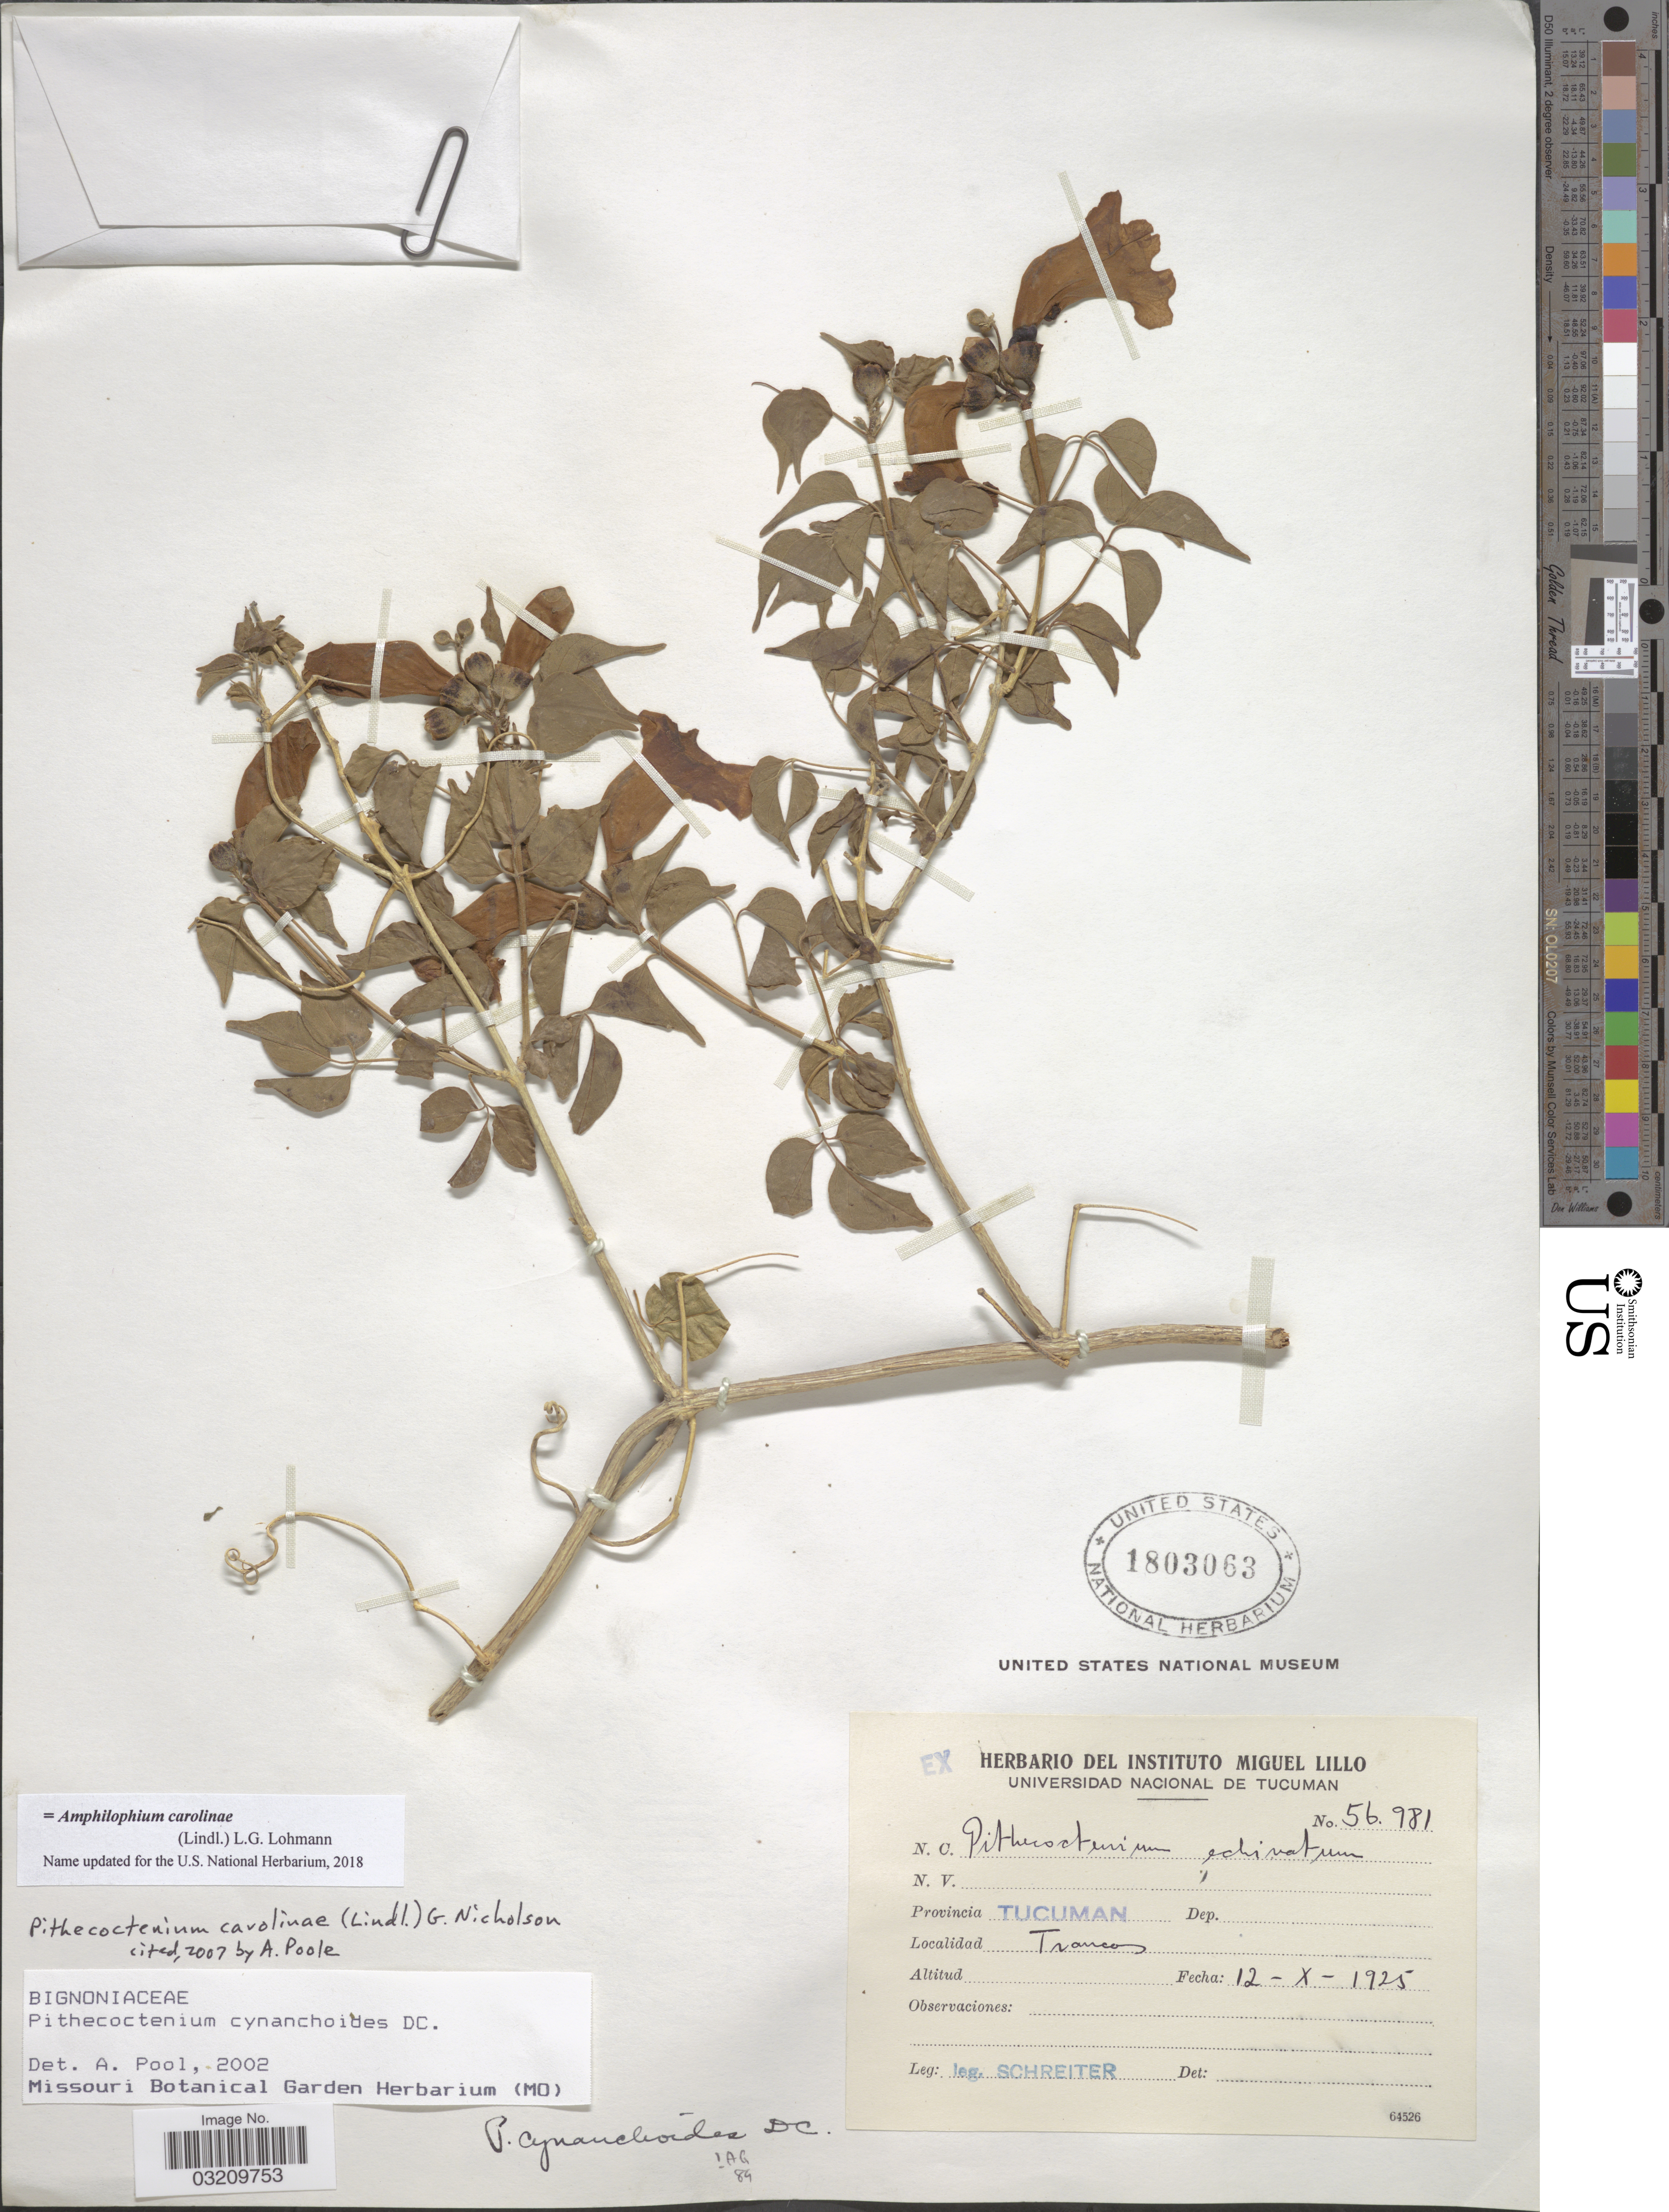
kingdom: Plantae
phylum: Tracheophyta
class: Magnoliopsida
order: Lamiales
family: Bignoniaceae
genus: Amphilophium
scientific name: Amphilophium carolinae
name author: (Lindl.) L.G. Lohmann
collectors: -. Schreiter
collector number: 56981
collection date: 1925-10-12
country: Argentina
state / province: Tucuman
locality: Trancas.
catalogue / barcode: US 1803063